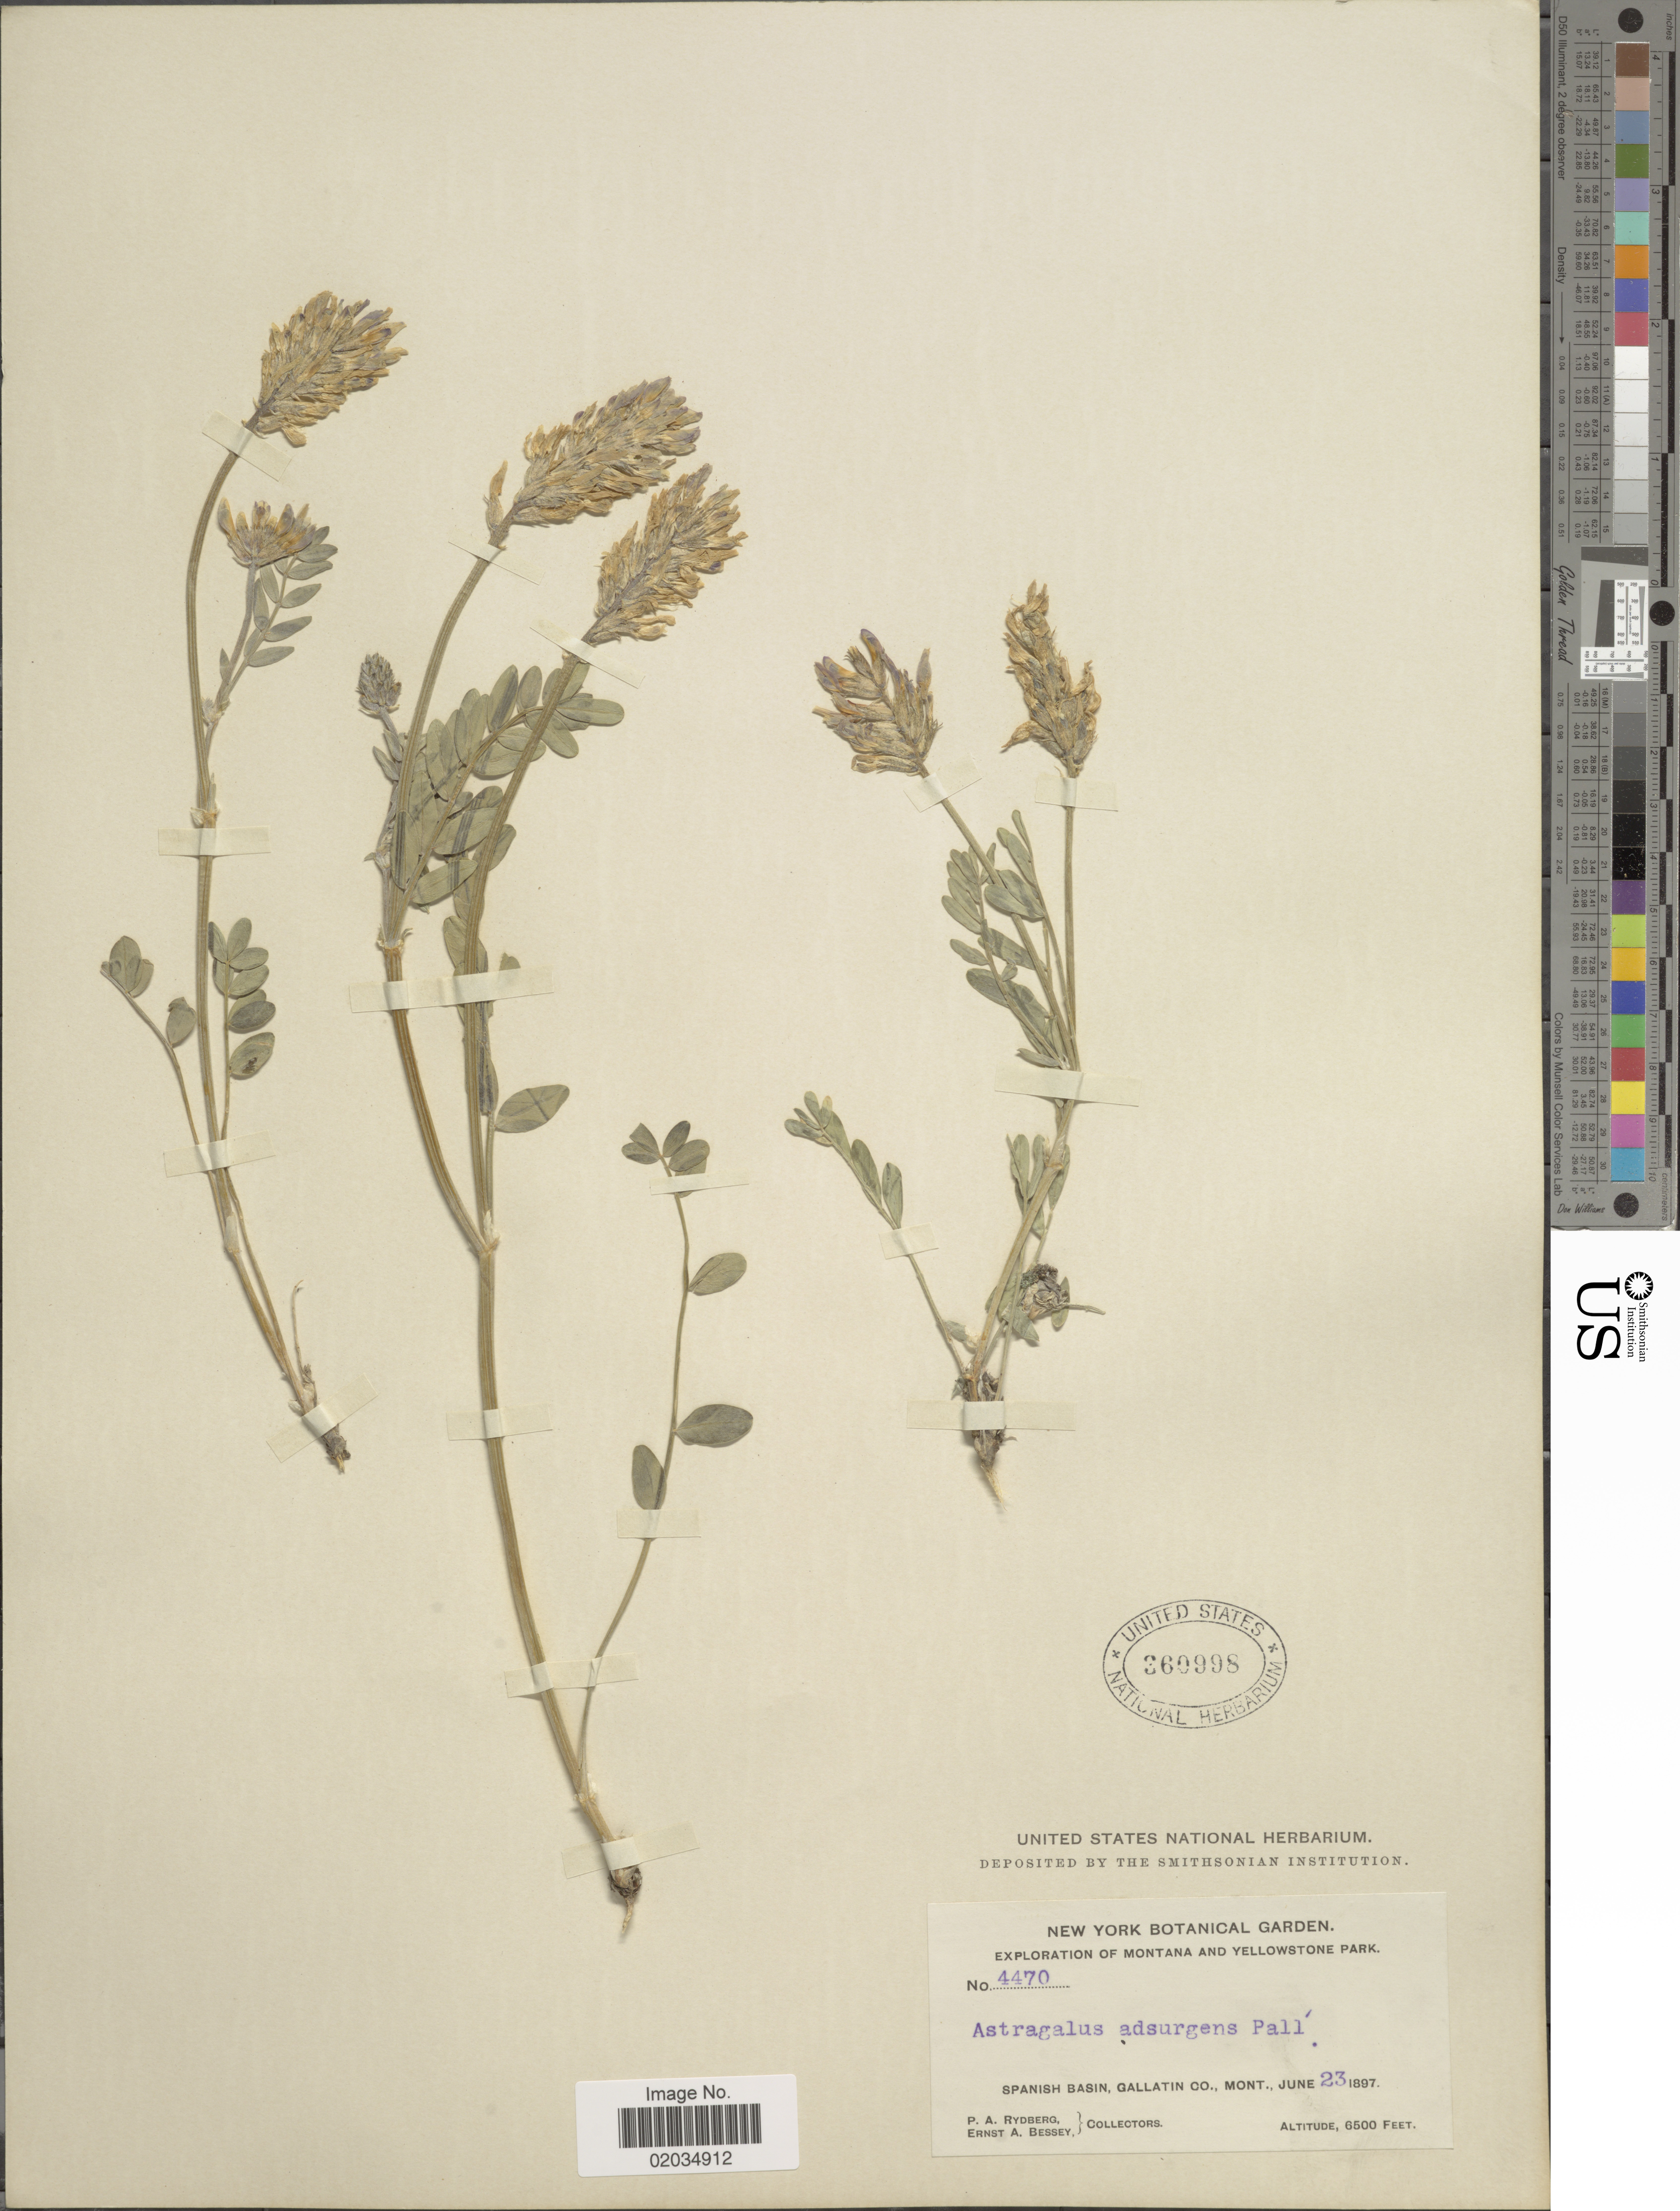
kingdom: Plantae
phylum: Tracheophyta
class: Magnoliopsida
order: Fabales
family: Fabaceae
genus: Astragalus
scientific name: Astragalus striatus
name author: Nutt.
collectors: P. A. Rydberg & E. A. Bessey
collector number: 4470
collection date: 1897-06-23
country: United States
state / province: Montana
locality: Yellowstone Park, Spanish Basin, Gallatin Co., Mont.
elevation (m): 1981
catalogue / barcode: US 360998